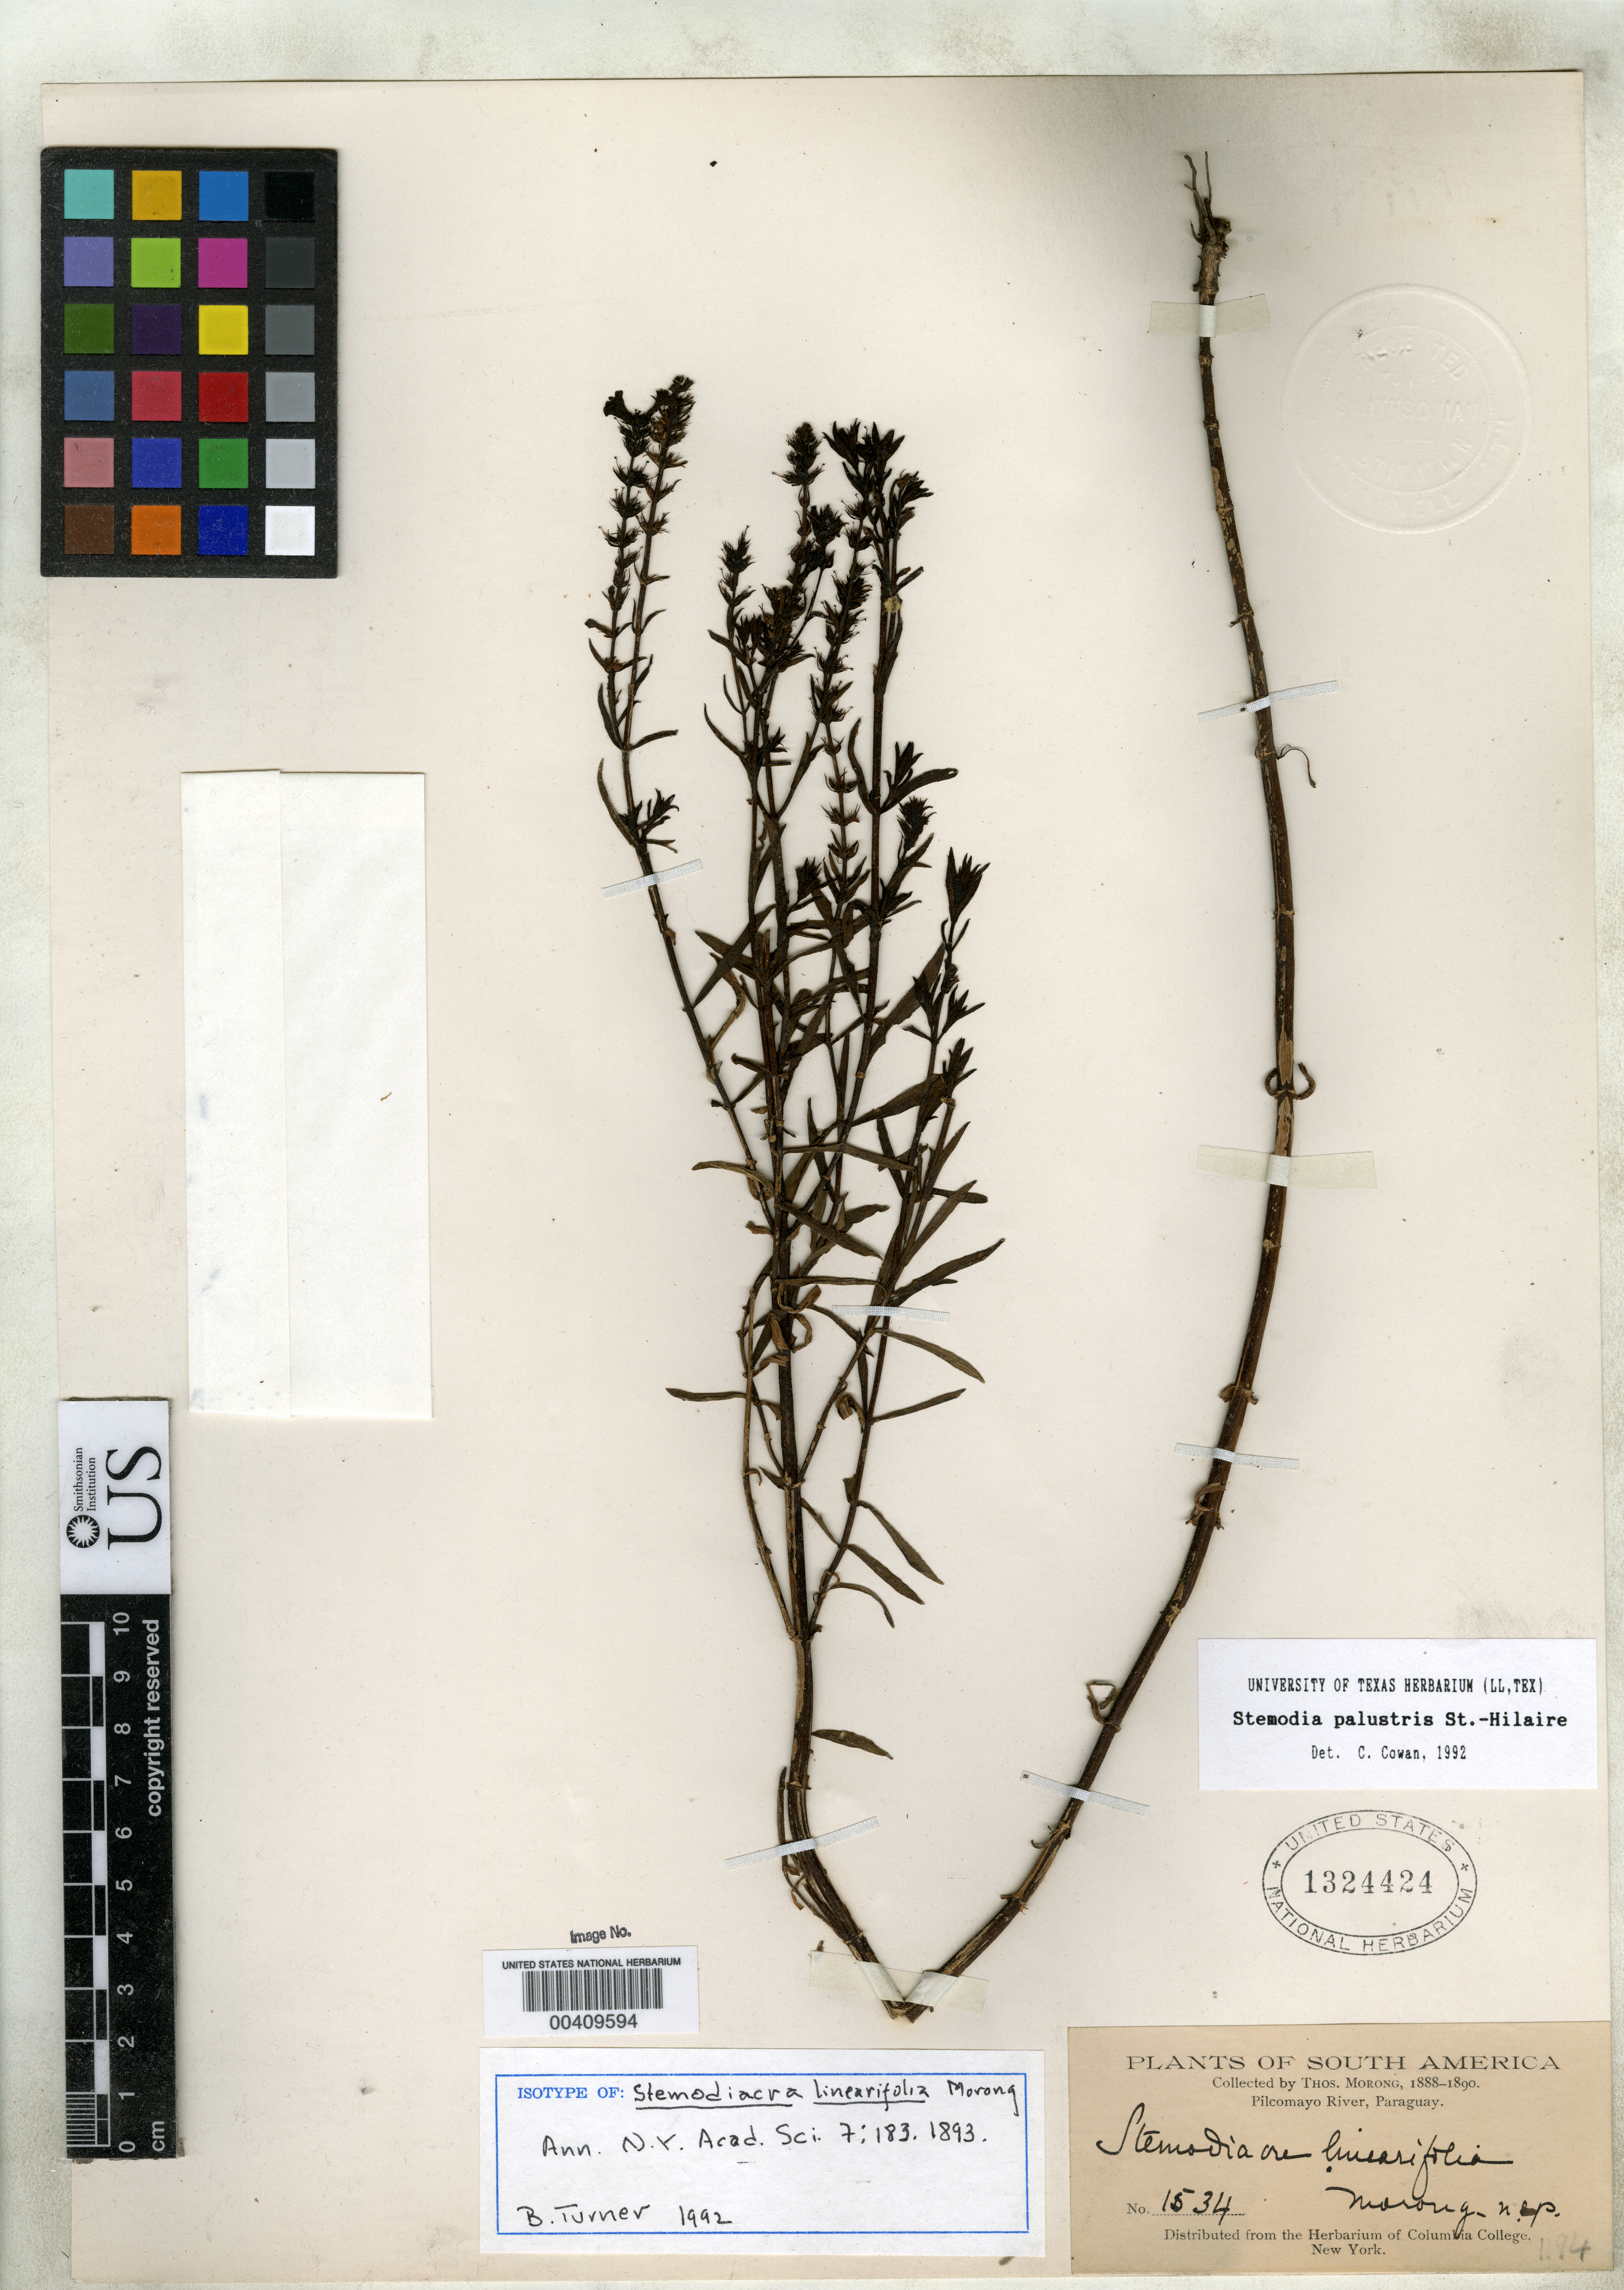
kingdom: Plantae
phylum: Tracheophyta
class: Magnoliopsida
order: Lamiales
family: Plantaginaceae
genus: Stemodia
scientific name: Stemodia linearifolia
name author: Morong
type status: Isotype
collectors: T. Morong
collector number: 1534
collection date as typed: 1888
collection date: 1888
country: Paraguay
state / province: Boquerón / Presidente Hayes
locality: Pilcomayo River.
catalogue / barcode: US 1324424